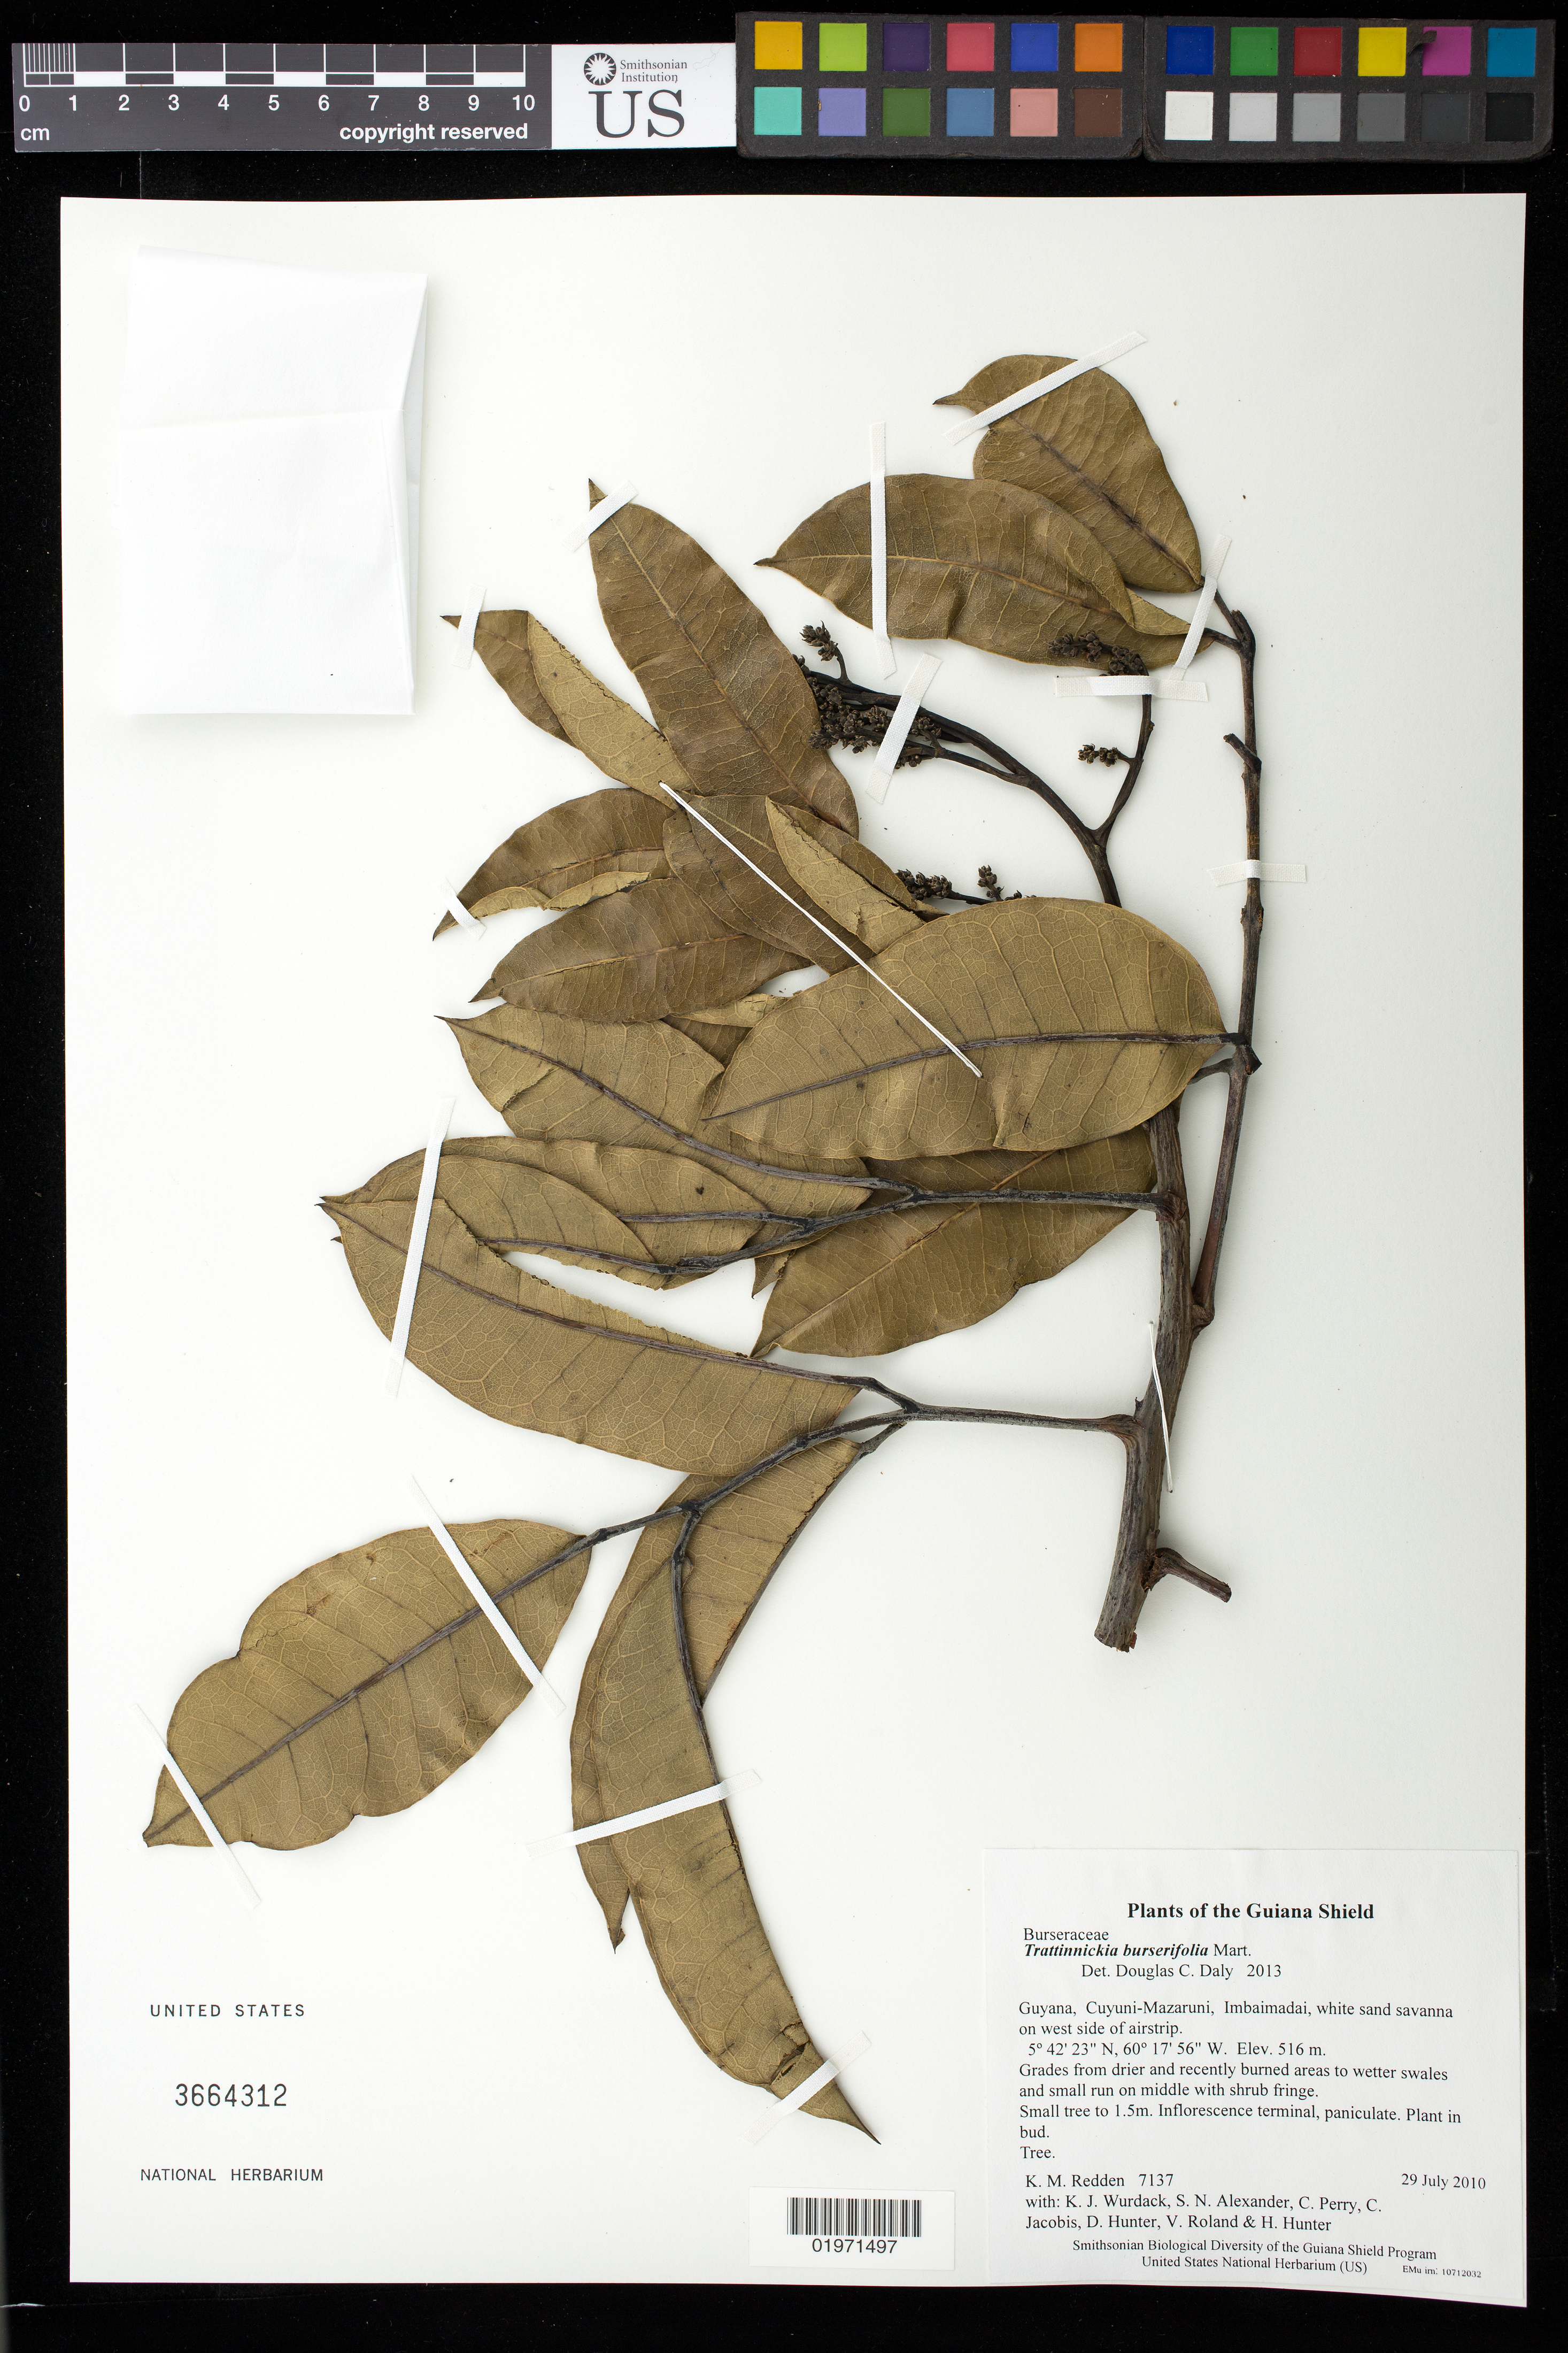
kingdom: Plantae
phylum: Tracheophyta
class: Magnoliopsida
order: Sapindales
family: Burseraceae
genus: Trattinnickia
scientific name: Trattinnickia burserifolia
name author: Mart.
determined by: Daly, D. C.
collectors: K. M. Redden, K. Wurdack, S. N. Alexander, C. Perry, C. Jacobis, D. Hunter, V. Roland & H. Hunter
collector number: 7137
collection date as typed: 29 July 2010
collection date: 2010-07-29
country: Guyana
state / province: Cuyuni-Mazaruni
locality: Imbaimadai, white sand savanna on west side of airstrip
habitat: Grades from drier and recently burned areas to wetter swales and small run on middle with shrub fringe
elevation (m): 516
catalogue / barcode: US 3664312